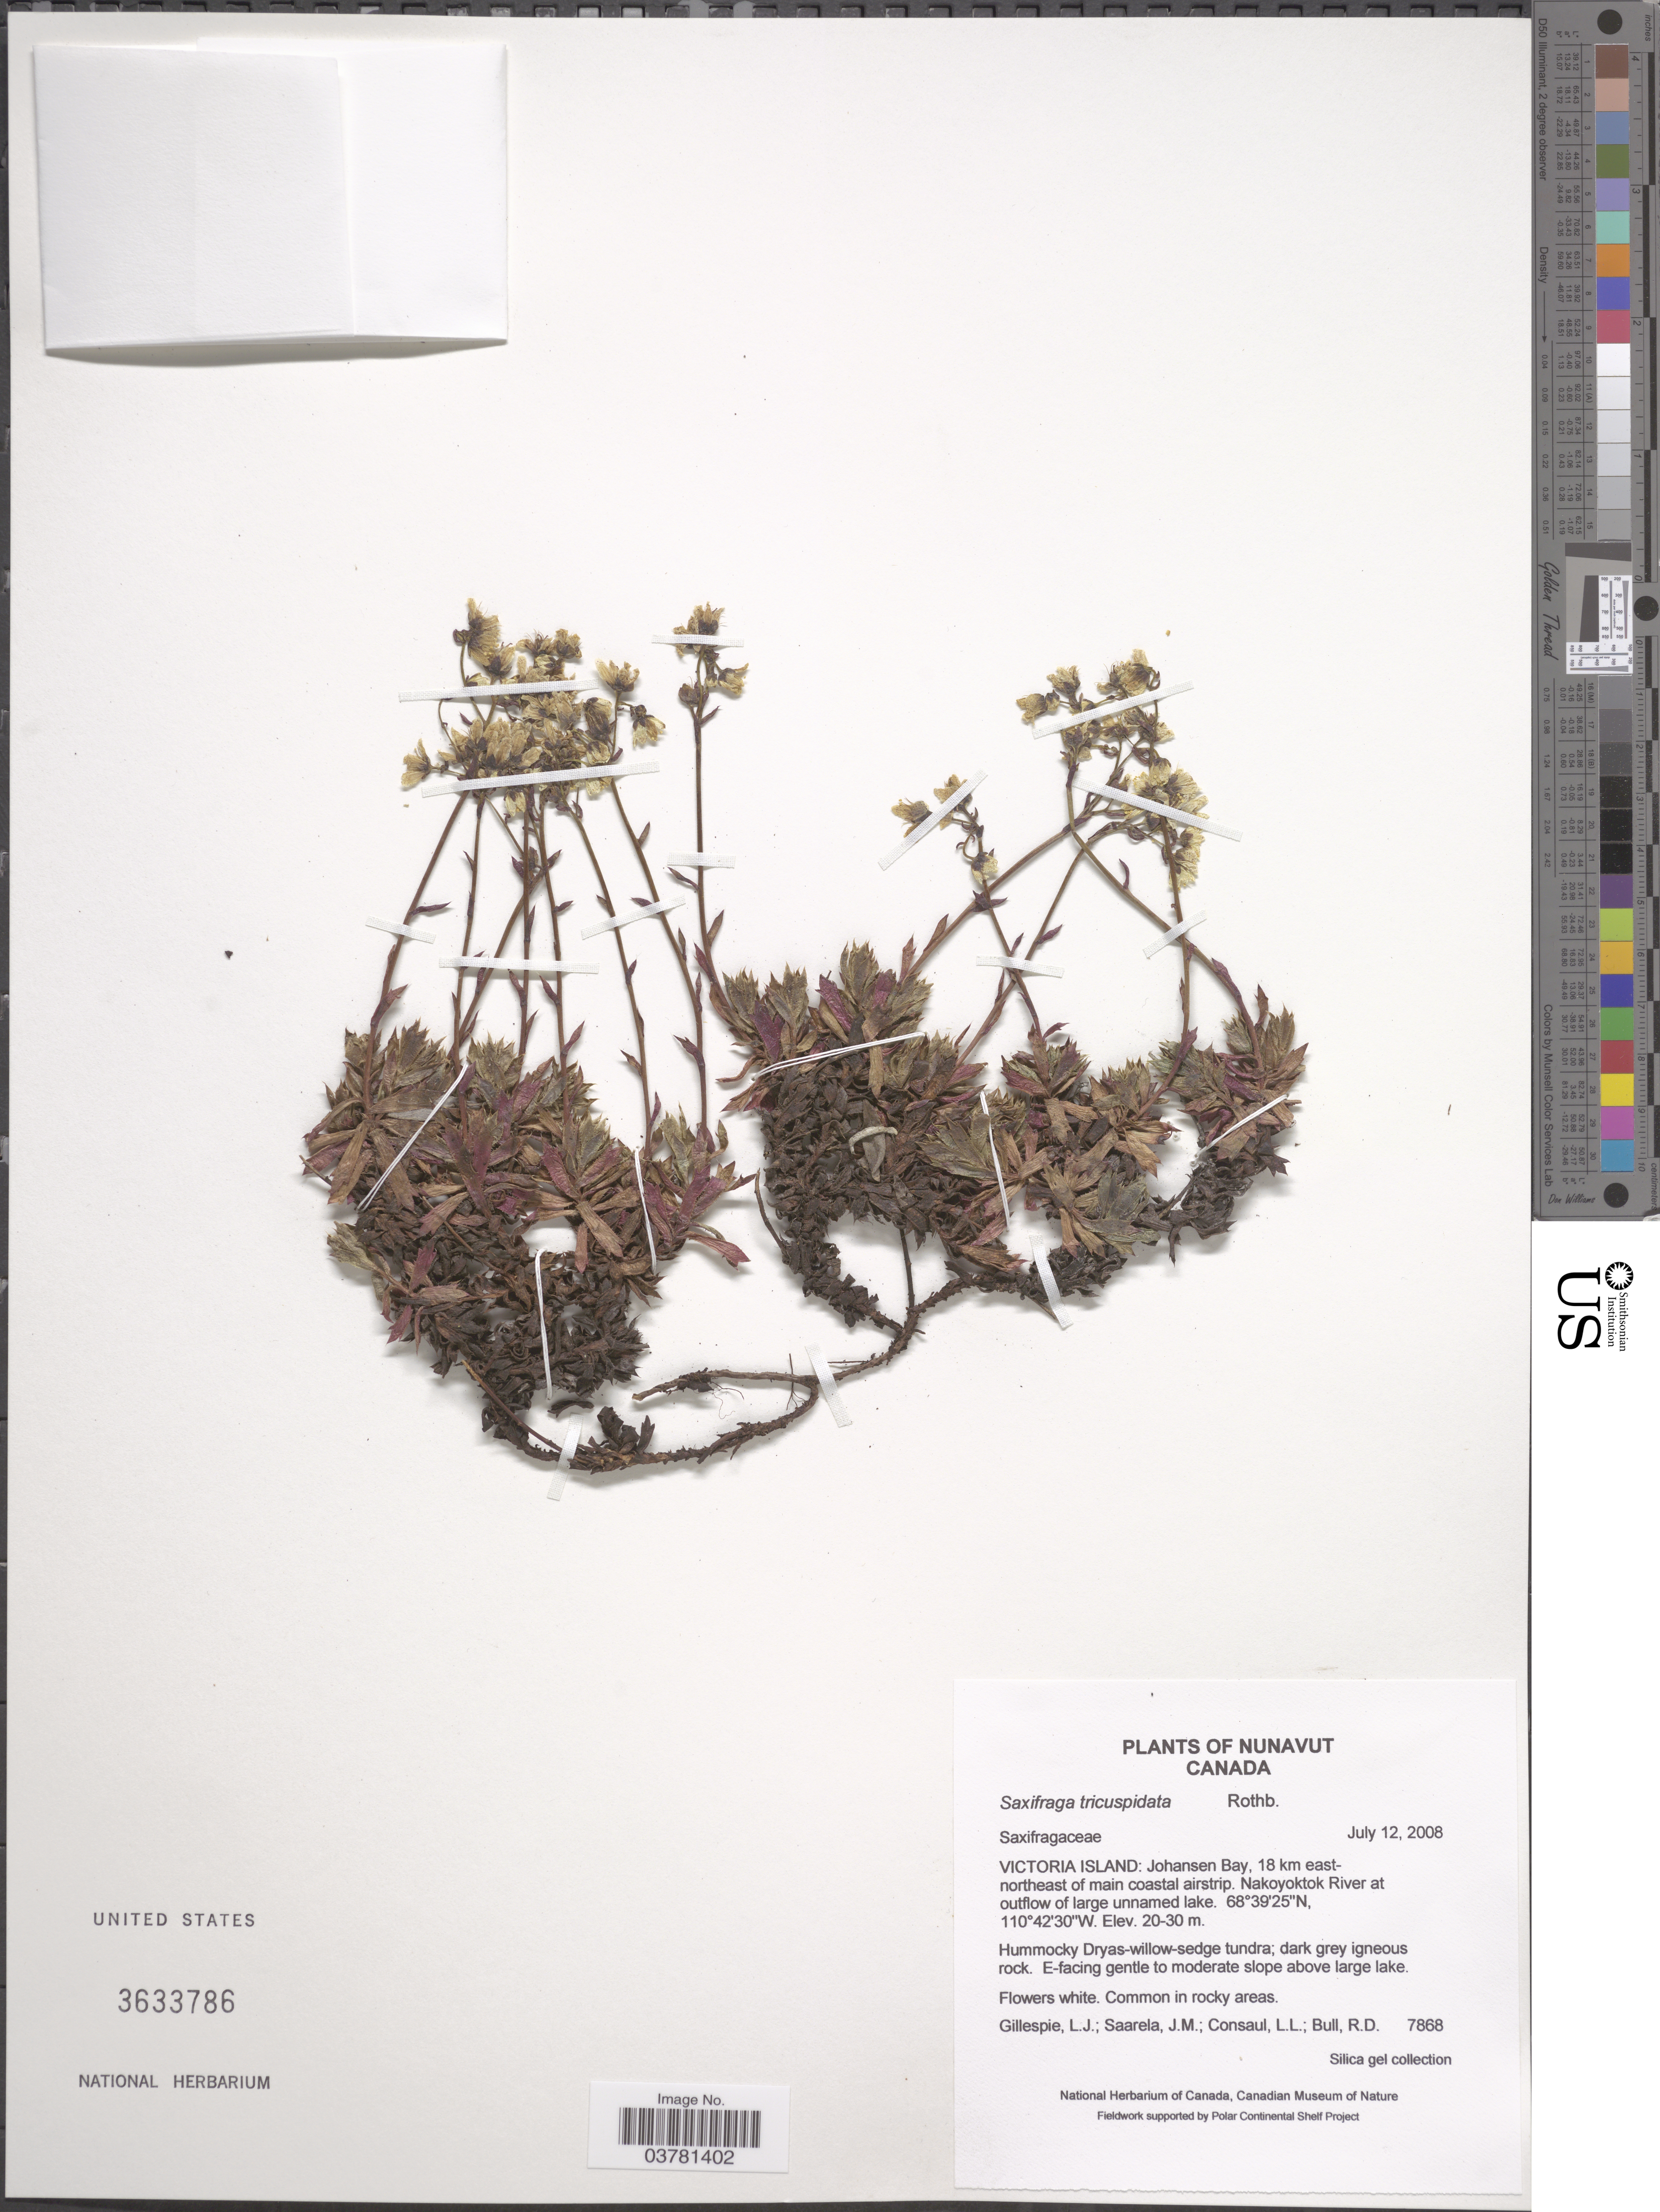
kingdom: Plantae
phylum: Tracheophyta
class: Magnoliopsida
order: Saxifragales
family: Saxifragaceae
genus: Saxifraga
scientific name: Saxifraga tricuspidata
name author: Rottb.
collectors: L. Gillespie, J. Saarela, L. Consaul & R. Bull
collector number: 7868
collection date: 2008-07-12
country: Canada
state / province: Nunavut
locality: Victoria Island: Johansen Bay, 18 km east-northeast of main coastal airstrip. Nakoyoktok River at outflow of large unnamed lake.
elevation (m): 20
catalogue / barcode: US 3633786